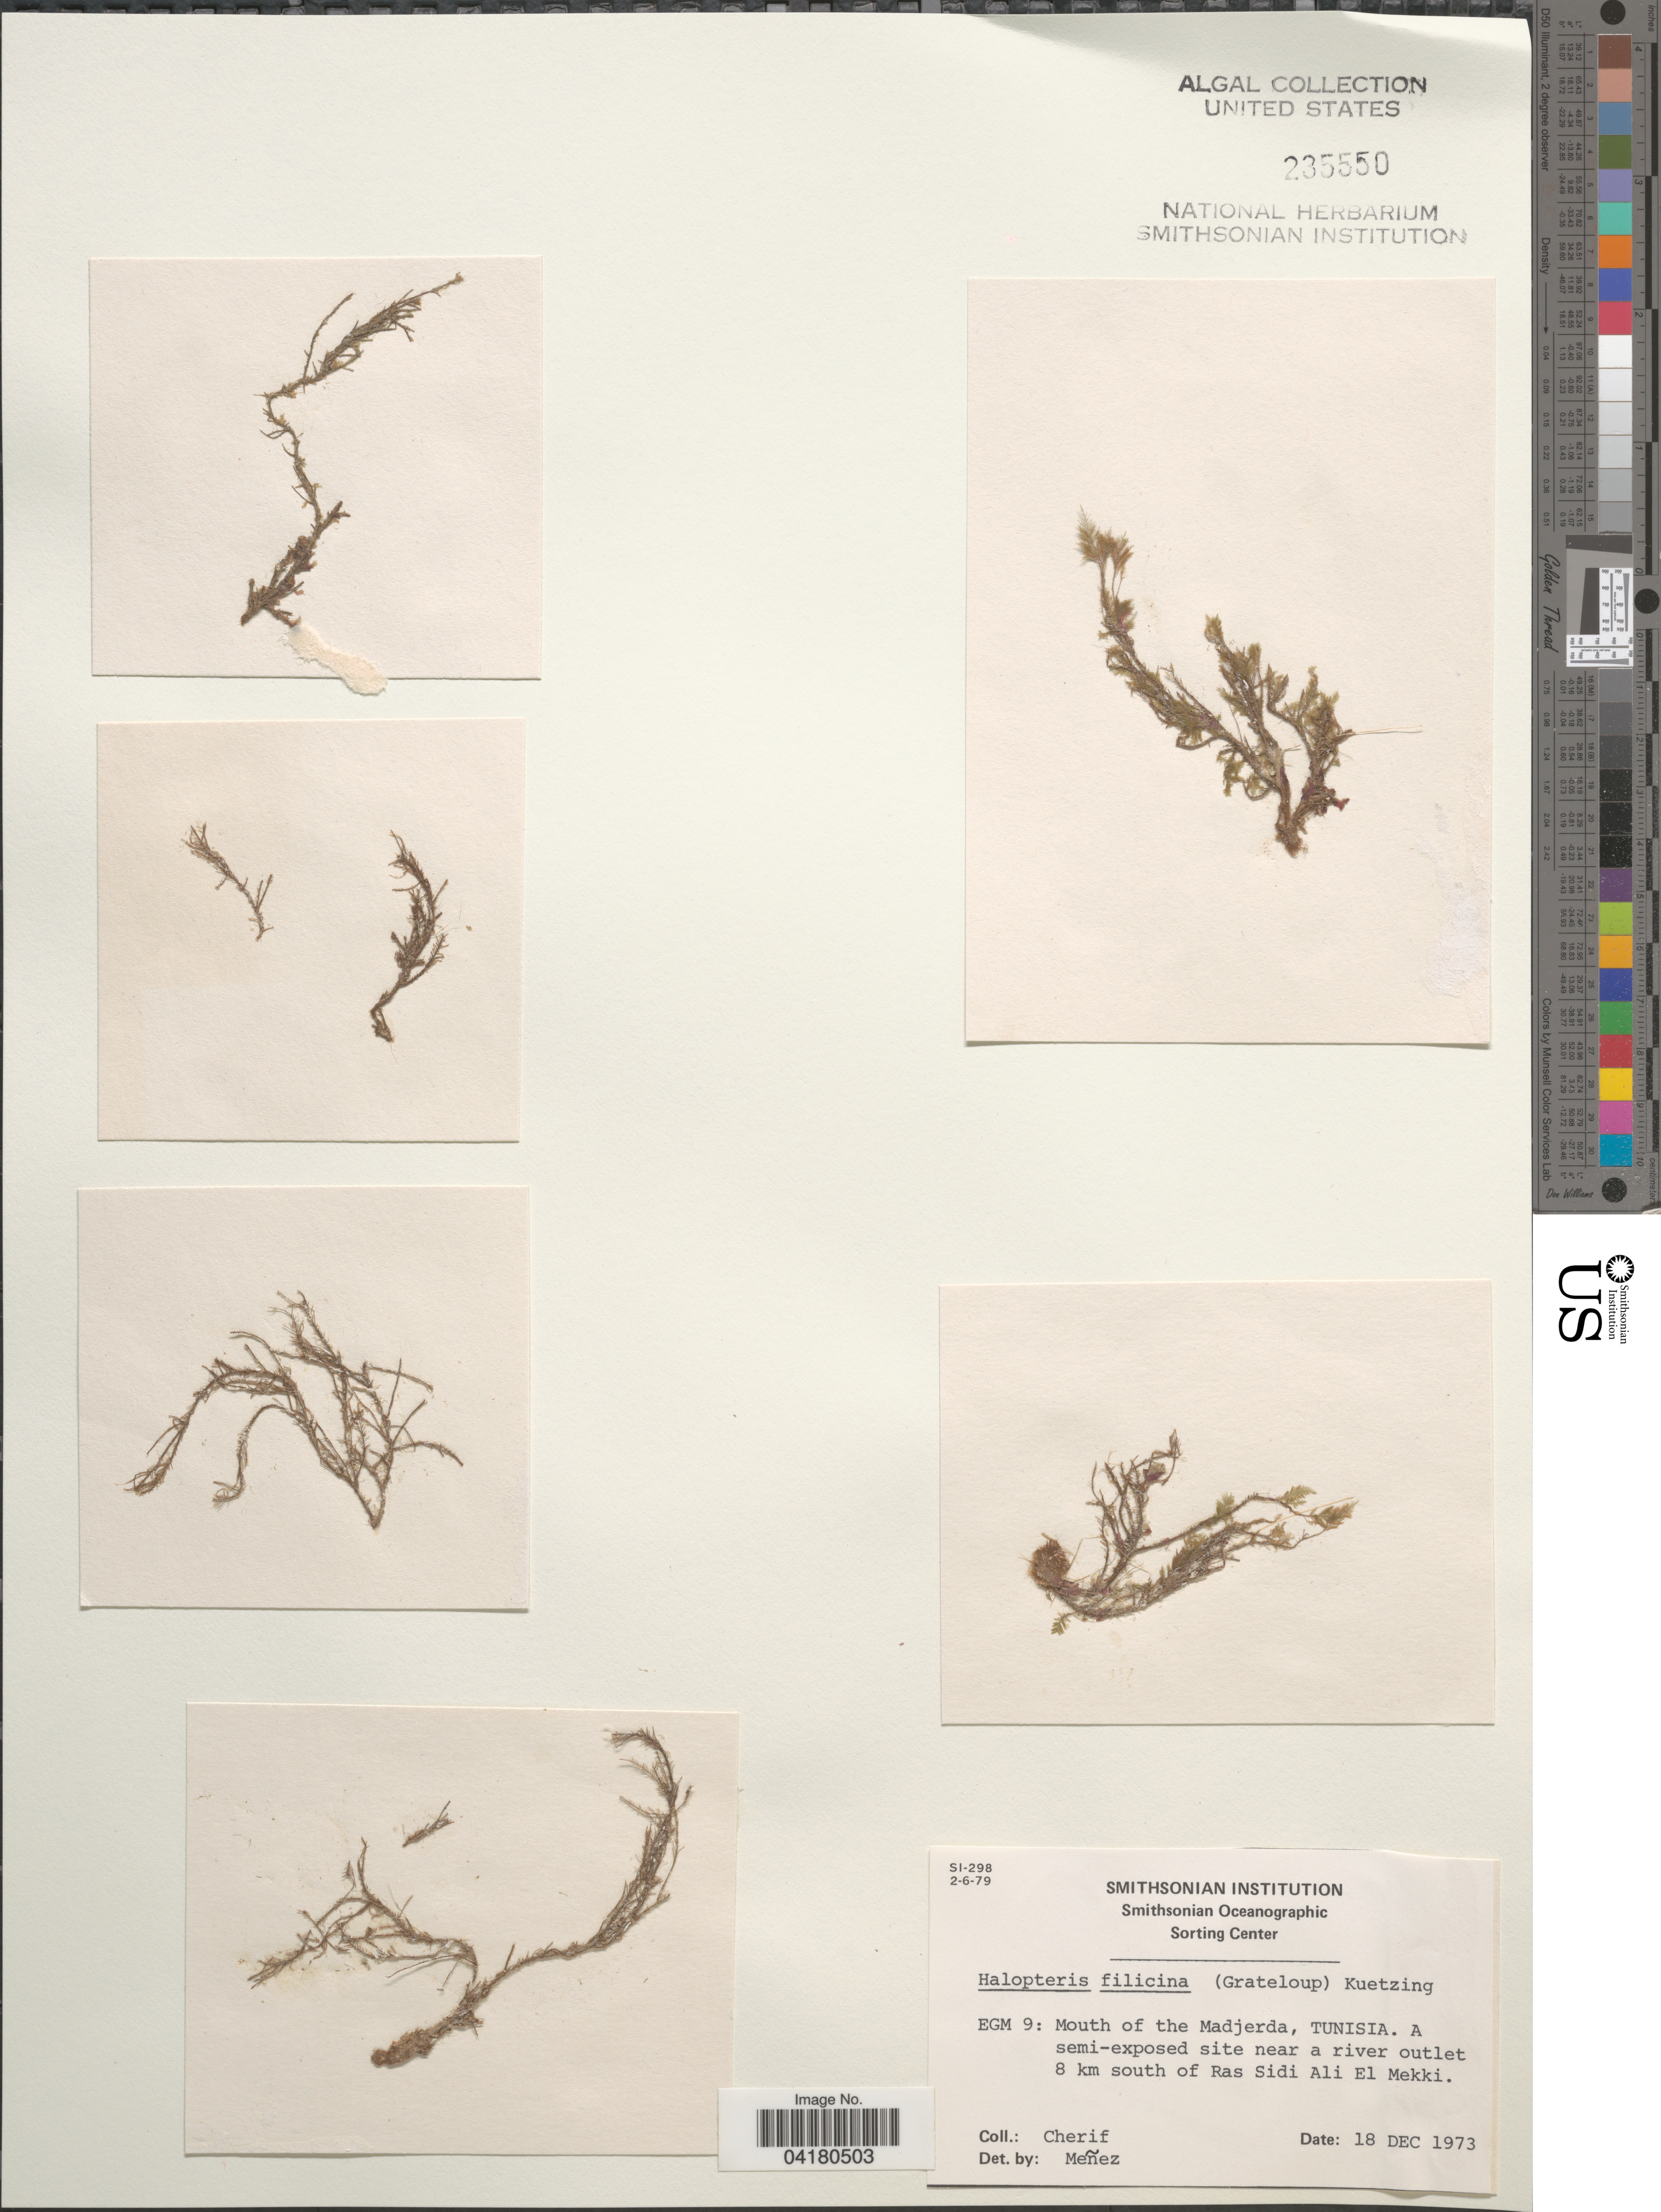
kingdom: Chromista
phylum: Ochrophyta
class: Phaeophyceae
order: Sphacelariales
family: Stypocaulaceae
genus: Halopteris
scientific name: Halopteris filicina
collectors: -. Cherif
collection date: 1973-12-18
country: Tunisia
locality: EGM 9: Mouth of the Madjerda, Tunisia. A semi-exposed site near a river outlet 8 km south of Ras Sidi Ali El Mekki.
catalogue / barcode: US 235550